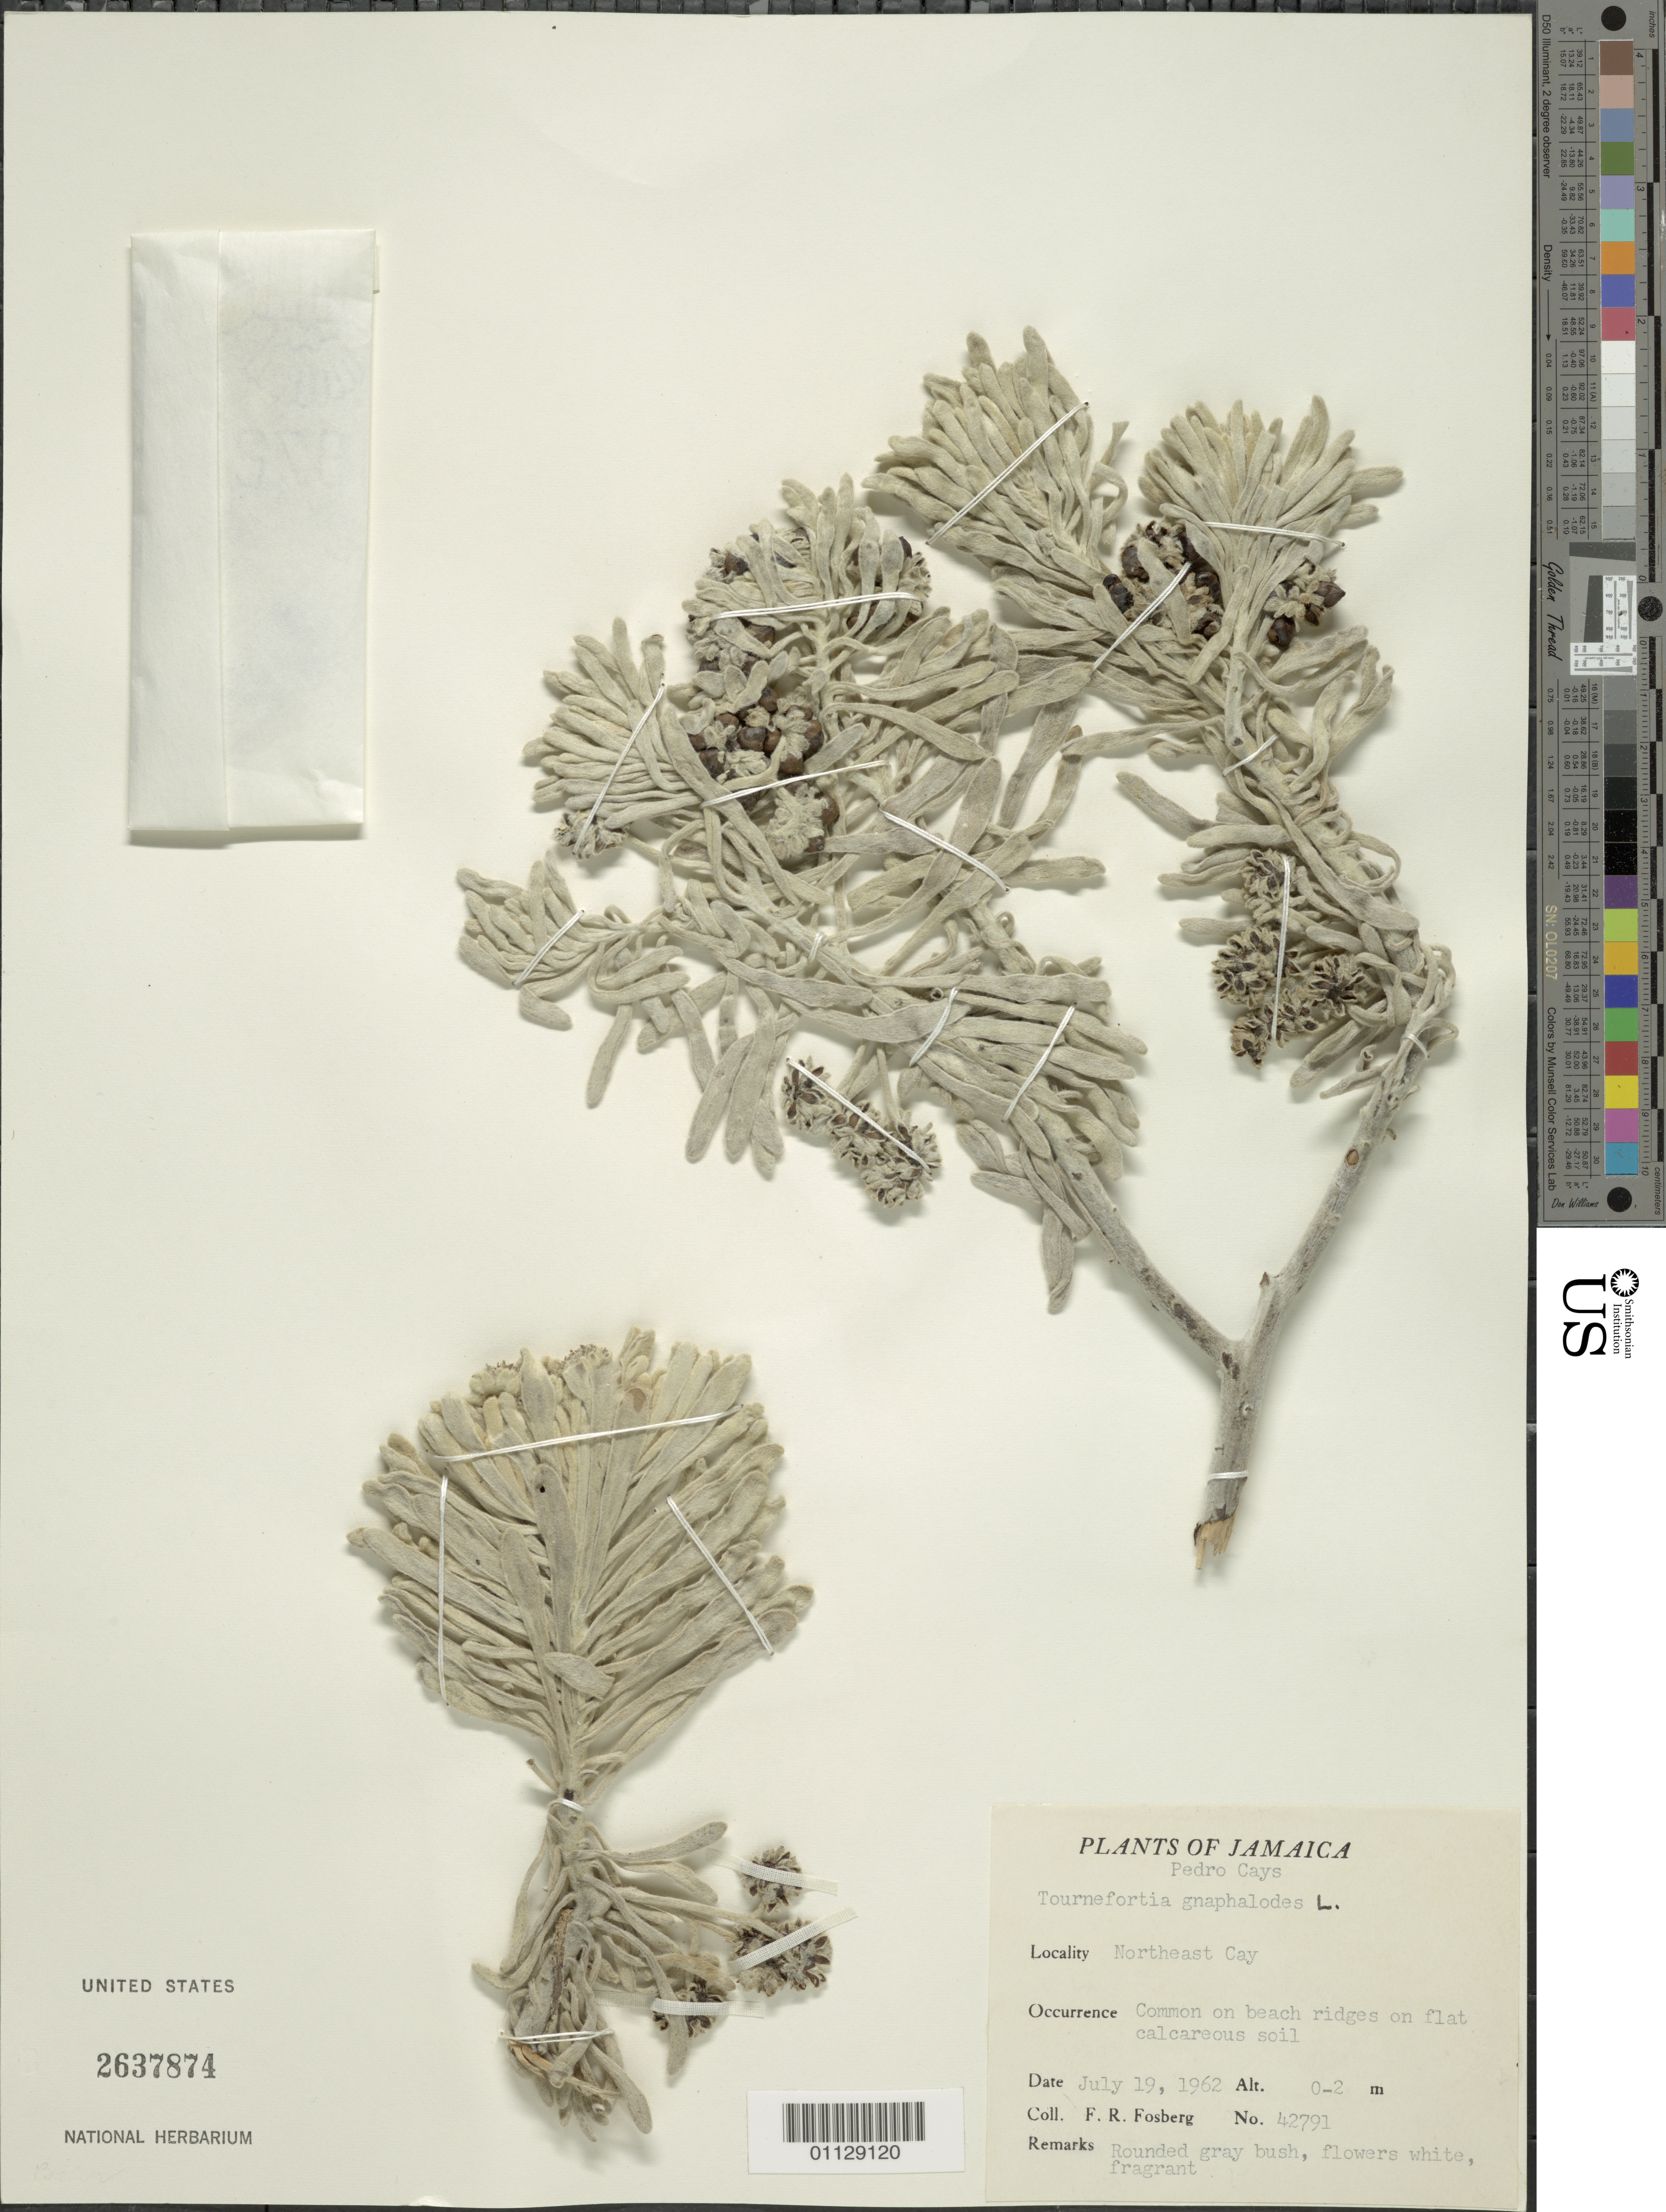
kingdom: Plantae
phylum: Tracheophyta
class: Magnoliopsida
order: Boraginales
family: Heliotropiaceae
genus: Tournefortia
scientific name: Tournefortia gnaphalodes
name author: (L.) R. Br.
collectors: F. R. Fosberg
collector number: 42791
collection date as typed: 19 Jul 1962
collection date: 1962-07-19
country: Jamaica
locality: Northeast Cay, Common on beach ridges on flat calcareous soil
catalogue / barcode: US 2637874